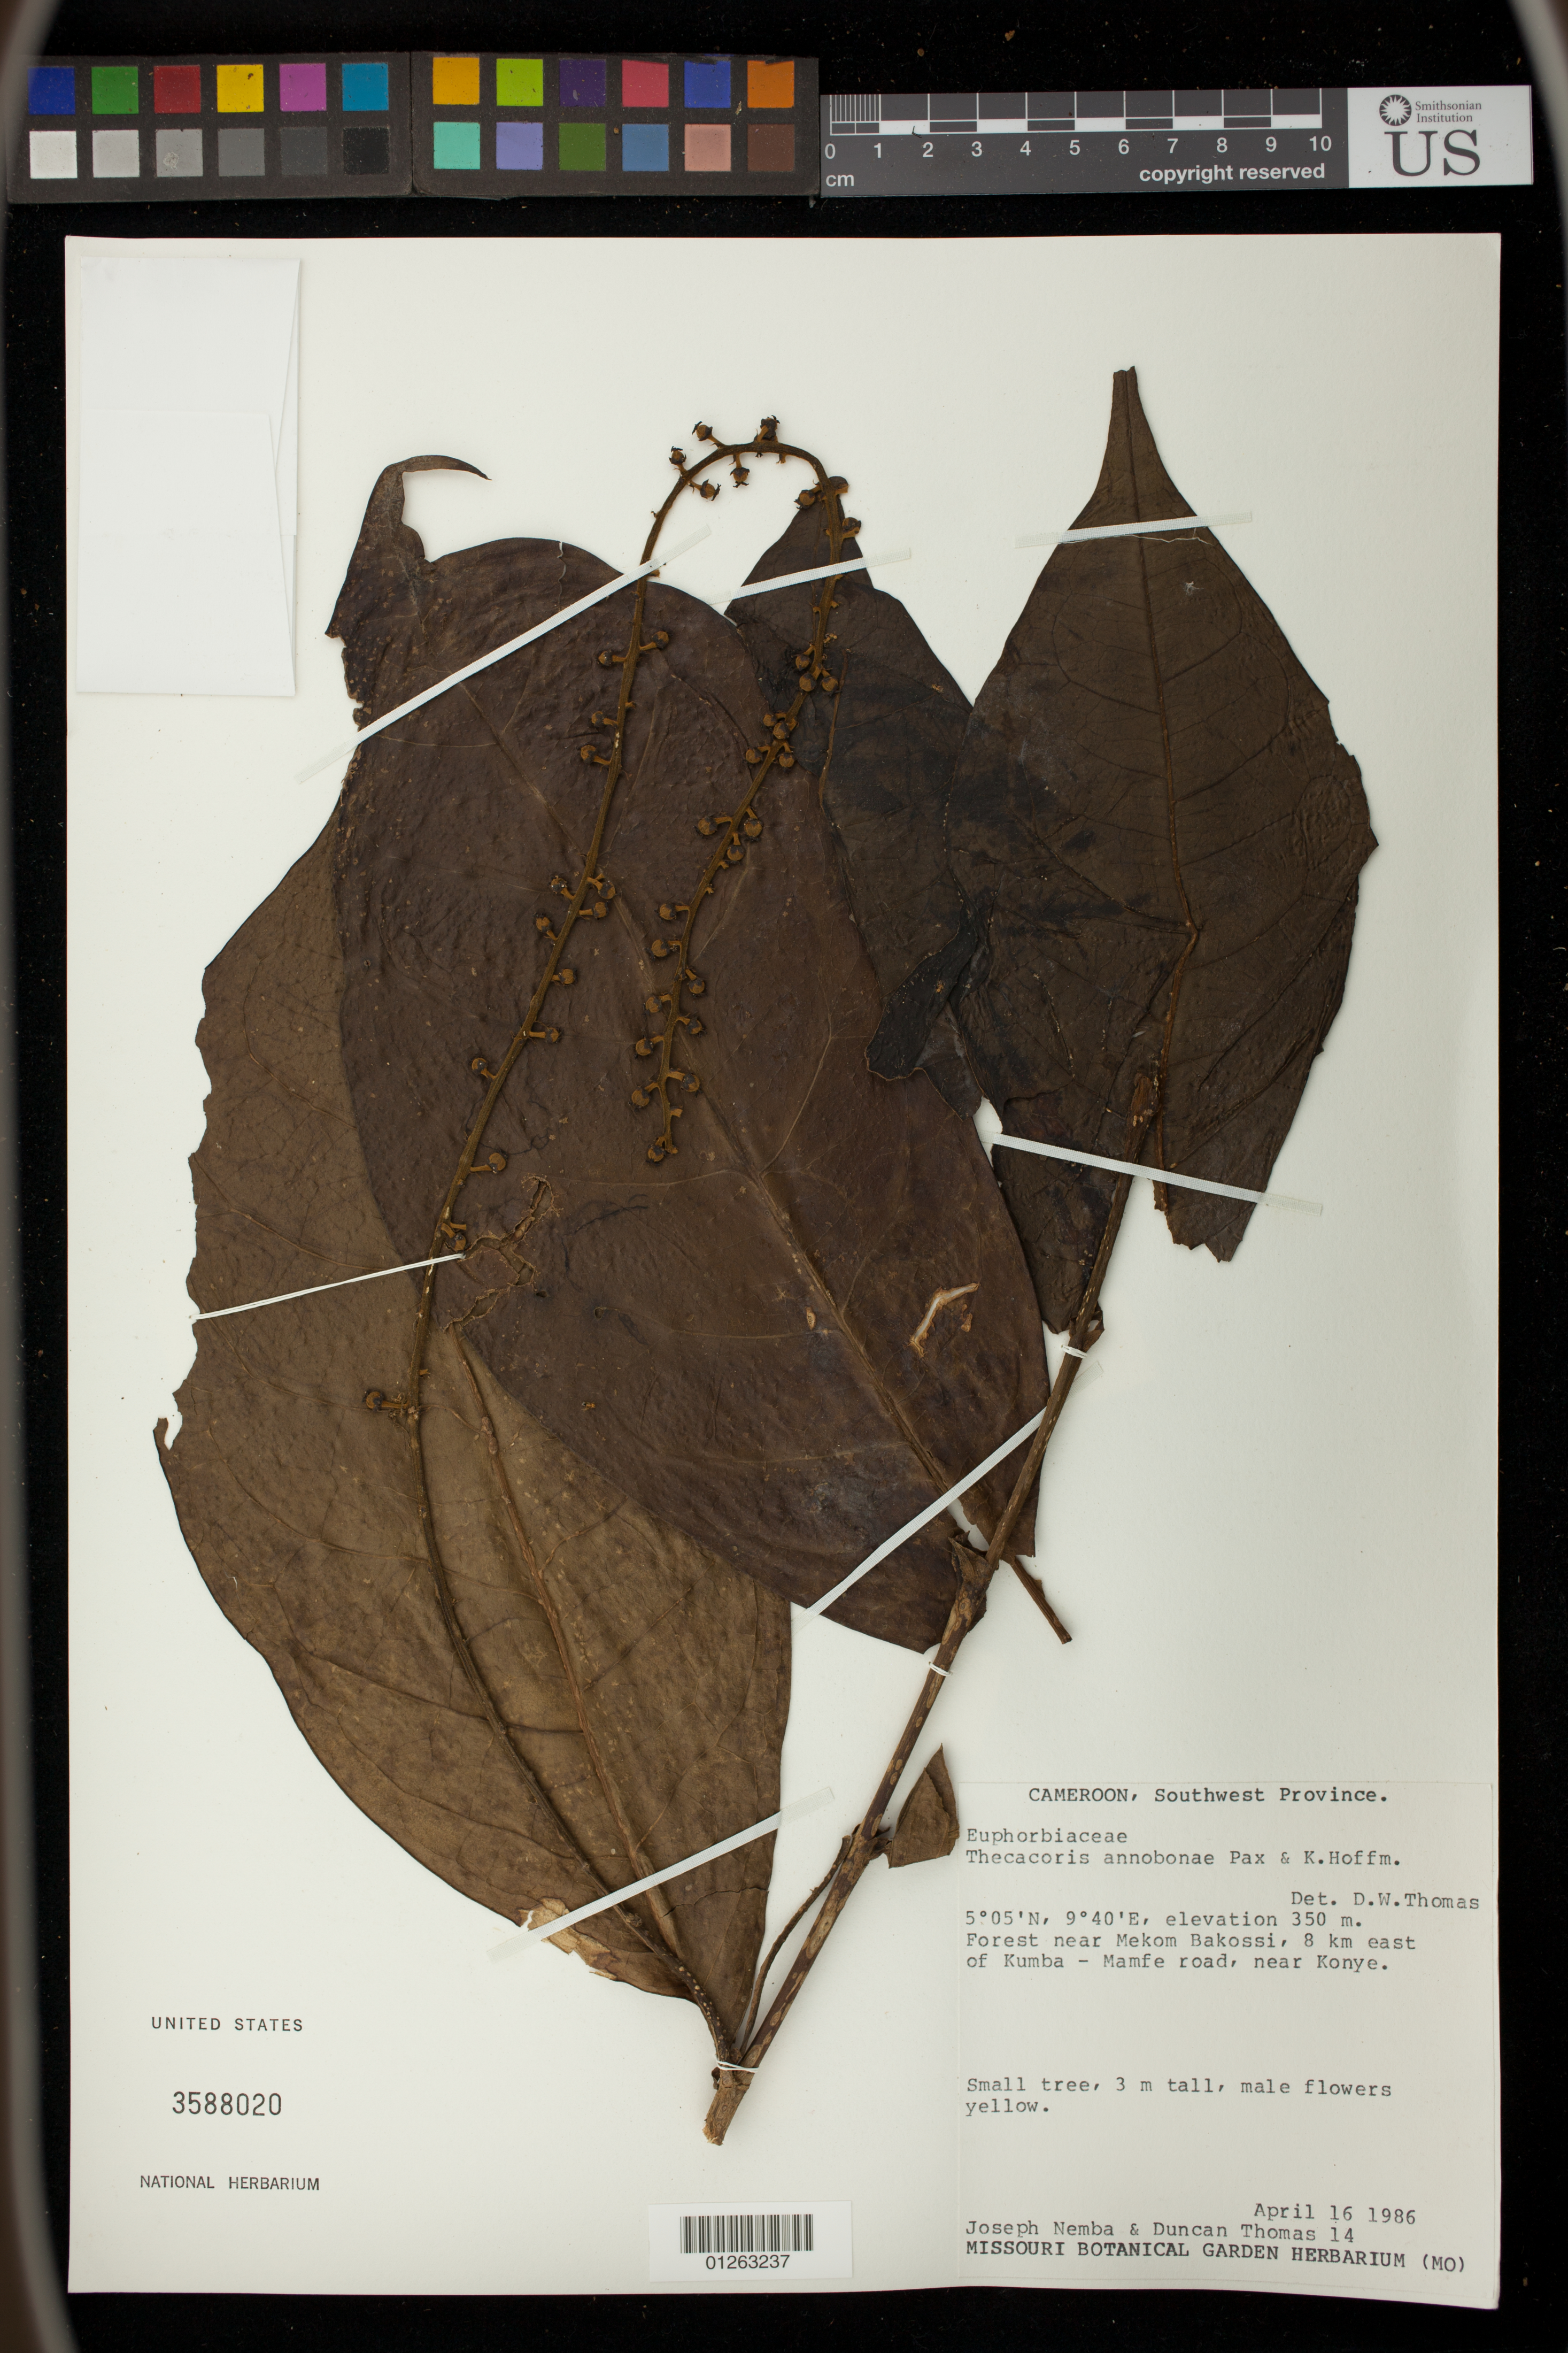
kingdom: Plantae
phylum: Tracheophyta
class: Magnoliopsida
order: Malpighiales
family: Phyllanthaceae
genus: Thecacoris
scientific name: Thecacoris annobonae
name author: Pax & K. Hoffm.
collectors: J. Nemba & D. Thomas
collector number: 14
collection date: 1986-04-16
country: Cameroon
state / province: Sud-Ouest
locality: Forest near Mekom Bakossi, 8 km east of Kumba - Mamfe road, near Konye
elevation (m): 350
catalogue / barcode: US 3588020